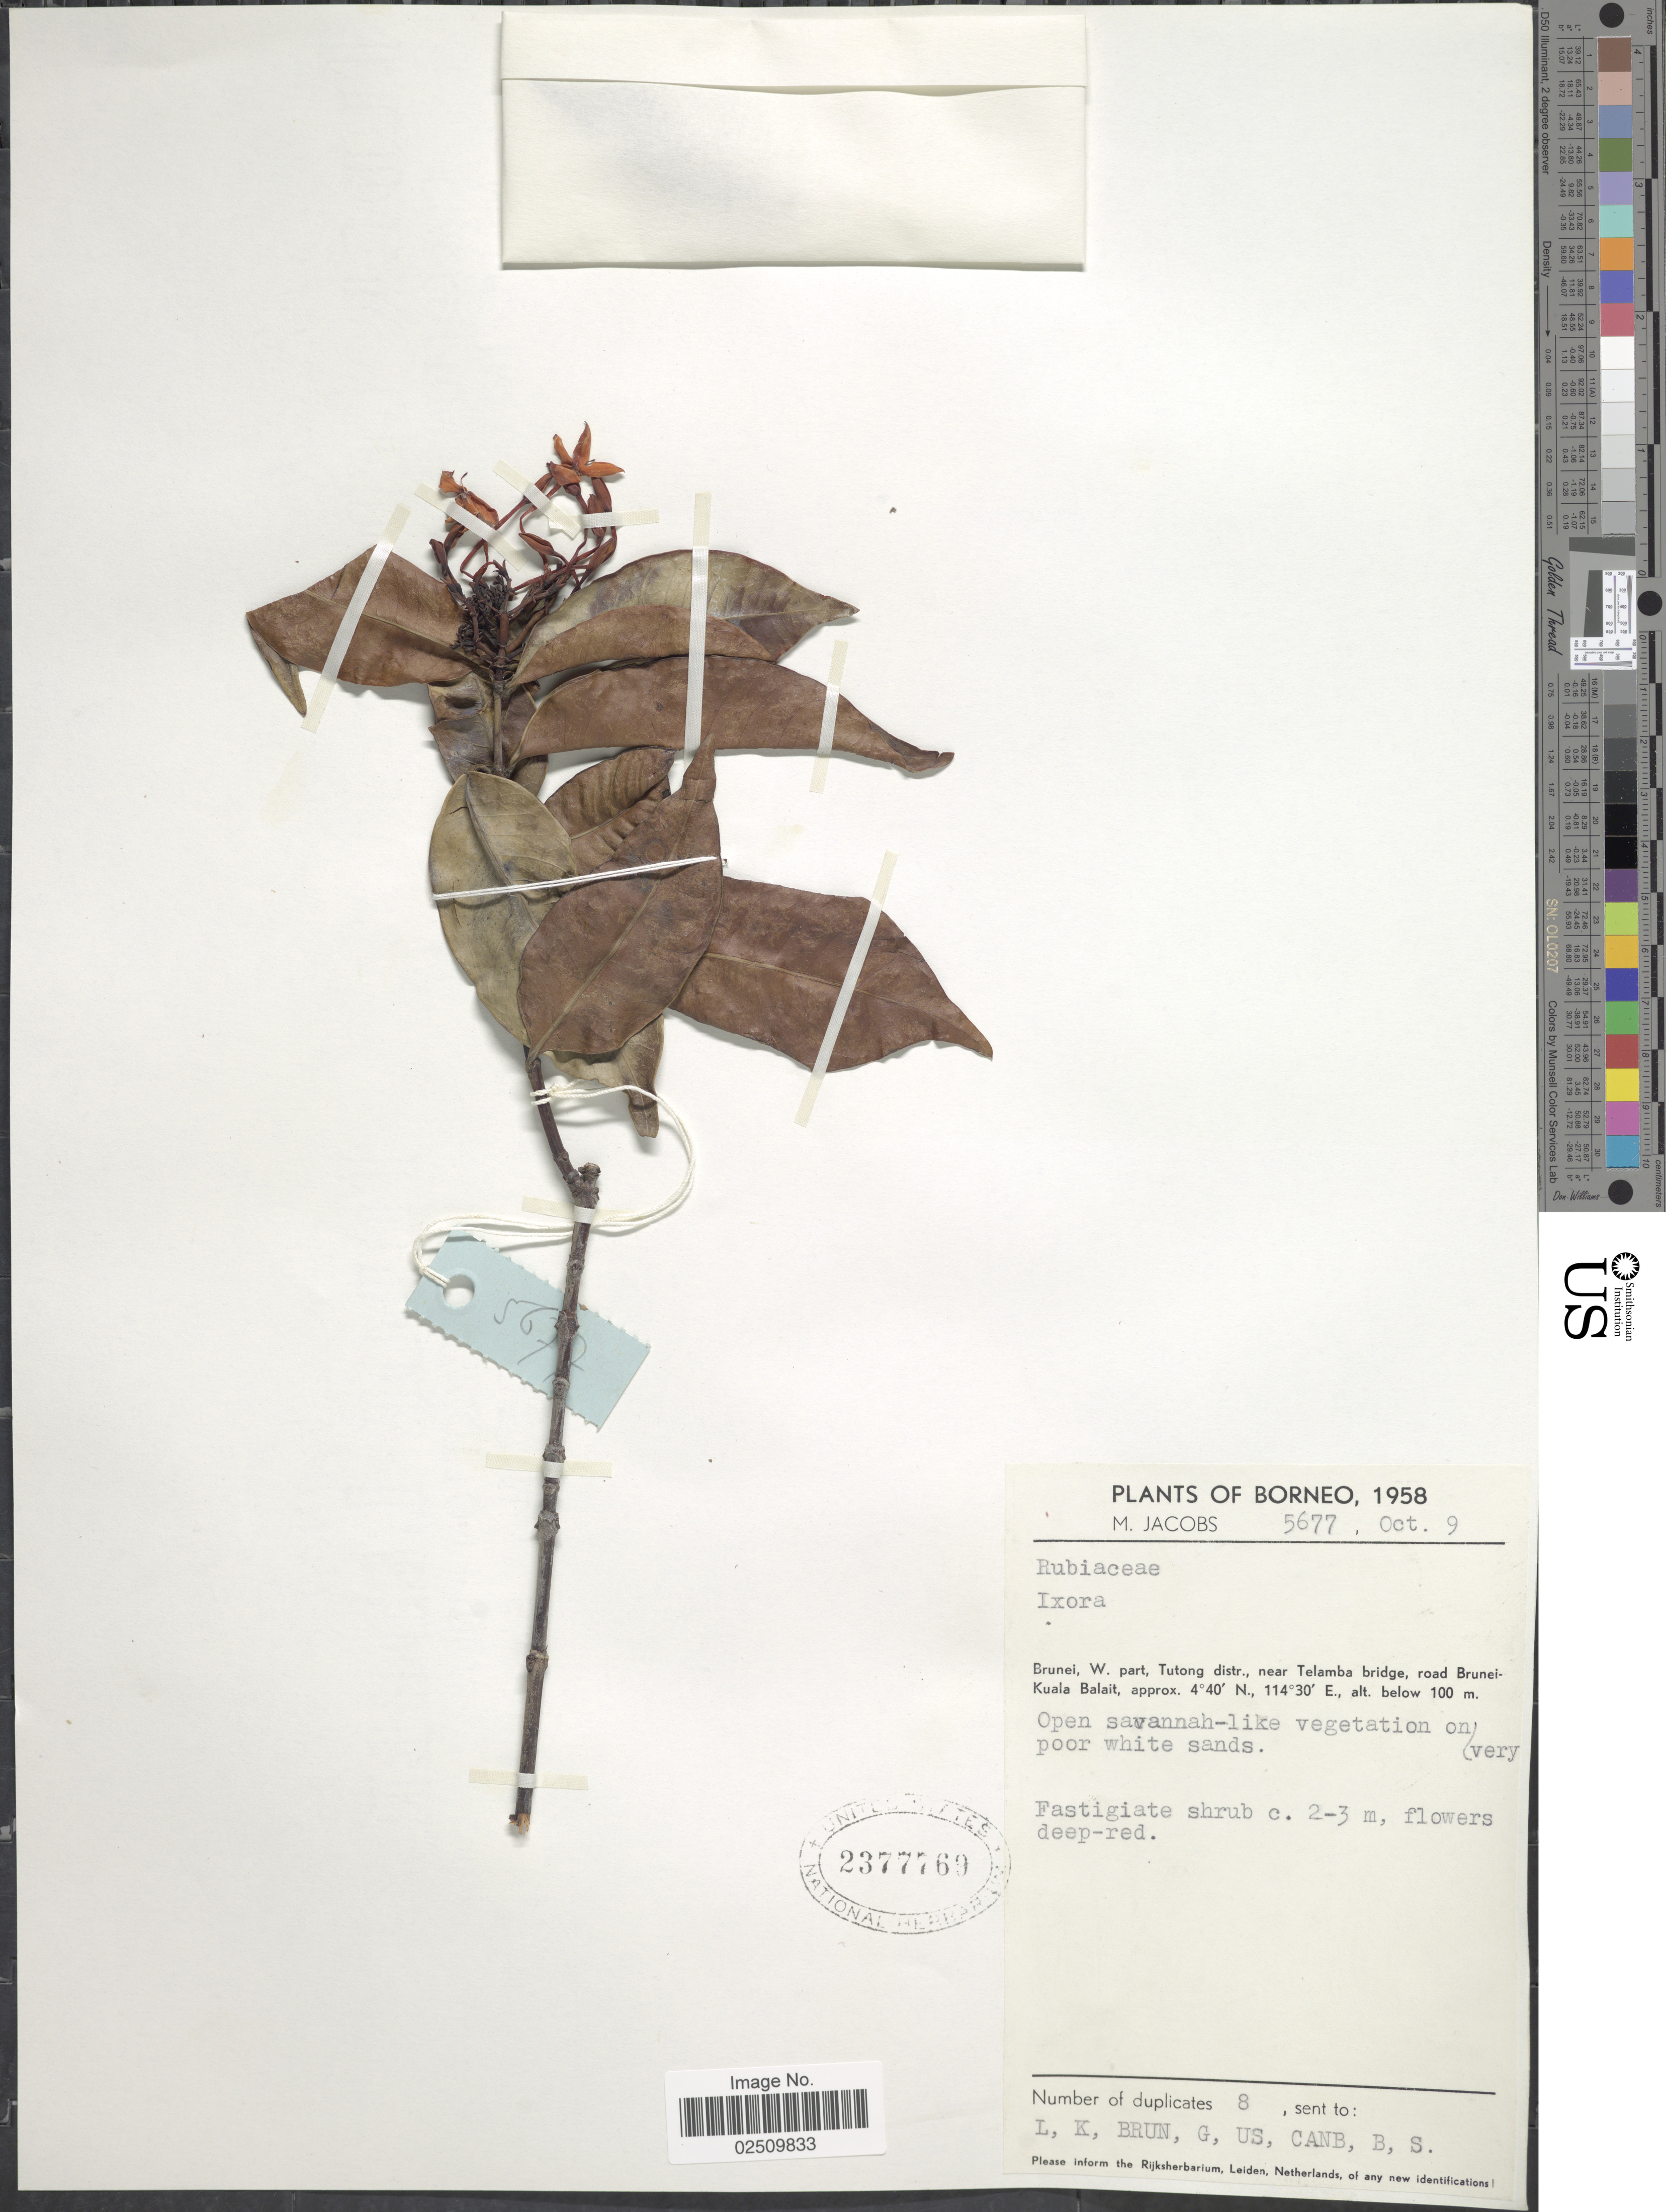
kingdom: Plantae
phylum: Tracheophyta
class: Magnoliopsida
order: Gentianales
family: Rubiaceae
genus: Ixora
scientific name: Ixora sp.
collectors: M. Jacobs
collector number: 5677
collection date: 1958-10-09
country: Brunei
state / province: Tutong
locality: Borneo. W. part, Tutong distr., near Telamba bridge. road Brunei-Kuala Balait.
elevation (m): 100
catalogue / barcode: US 2377769